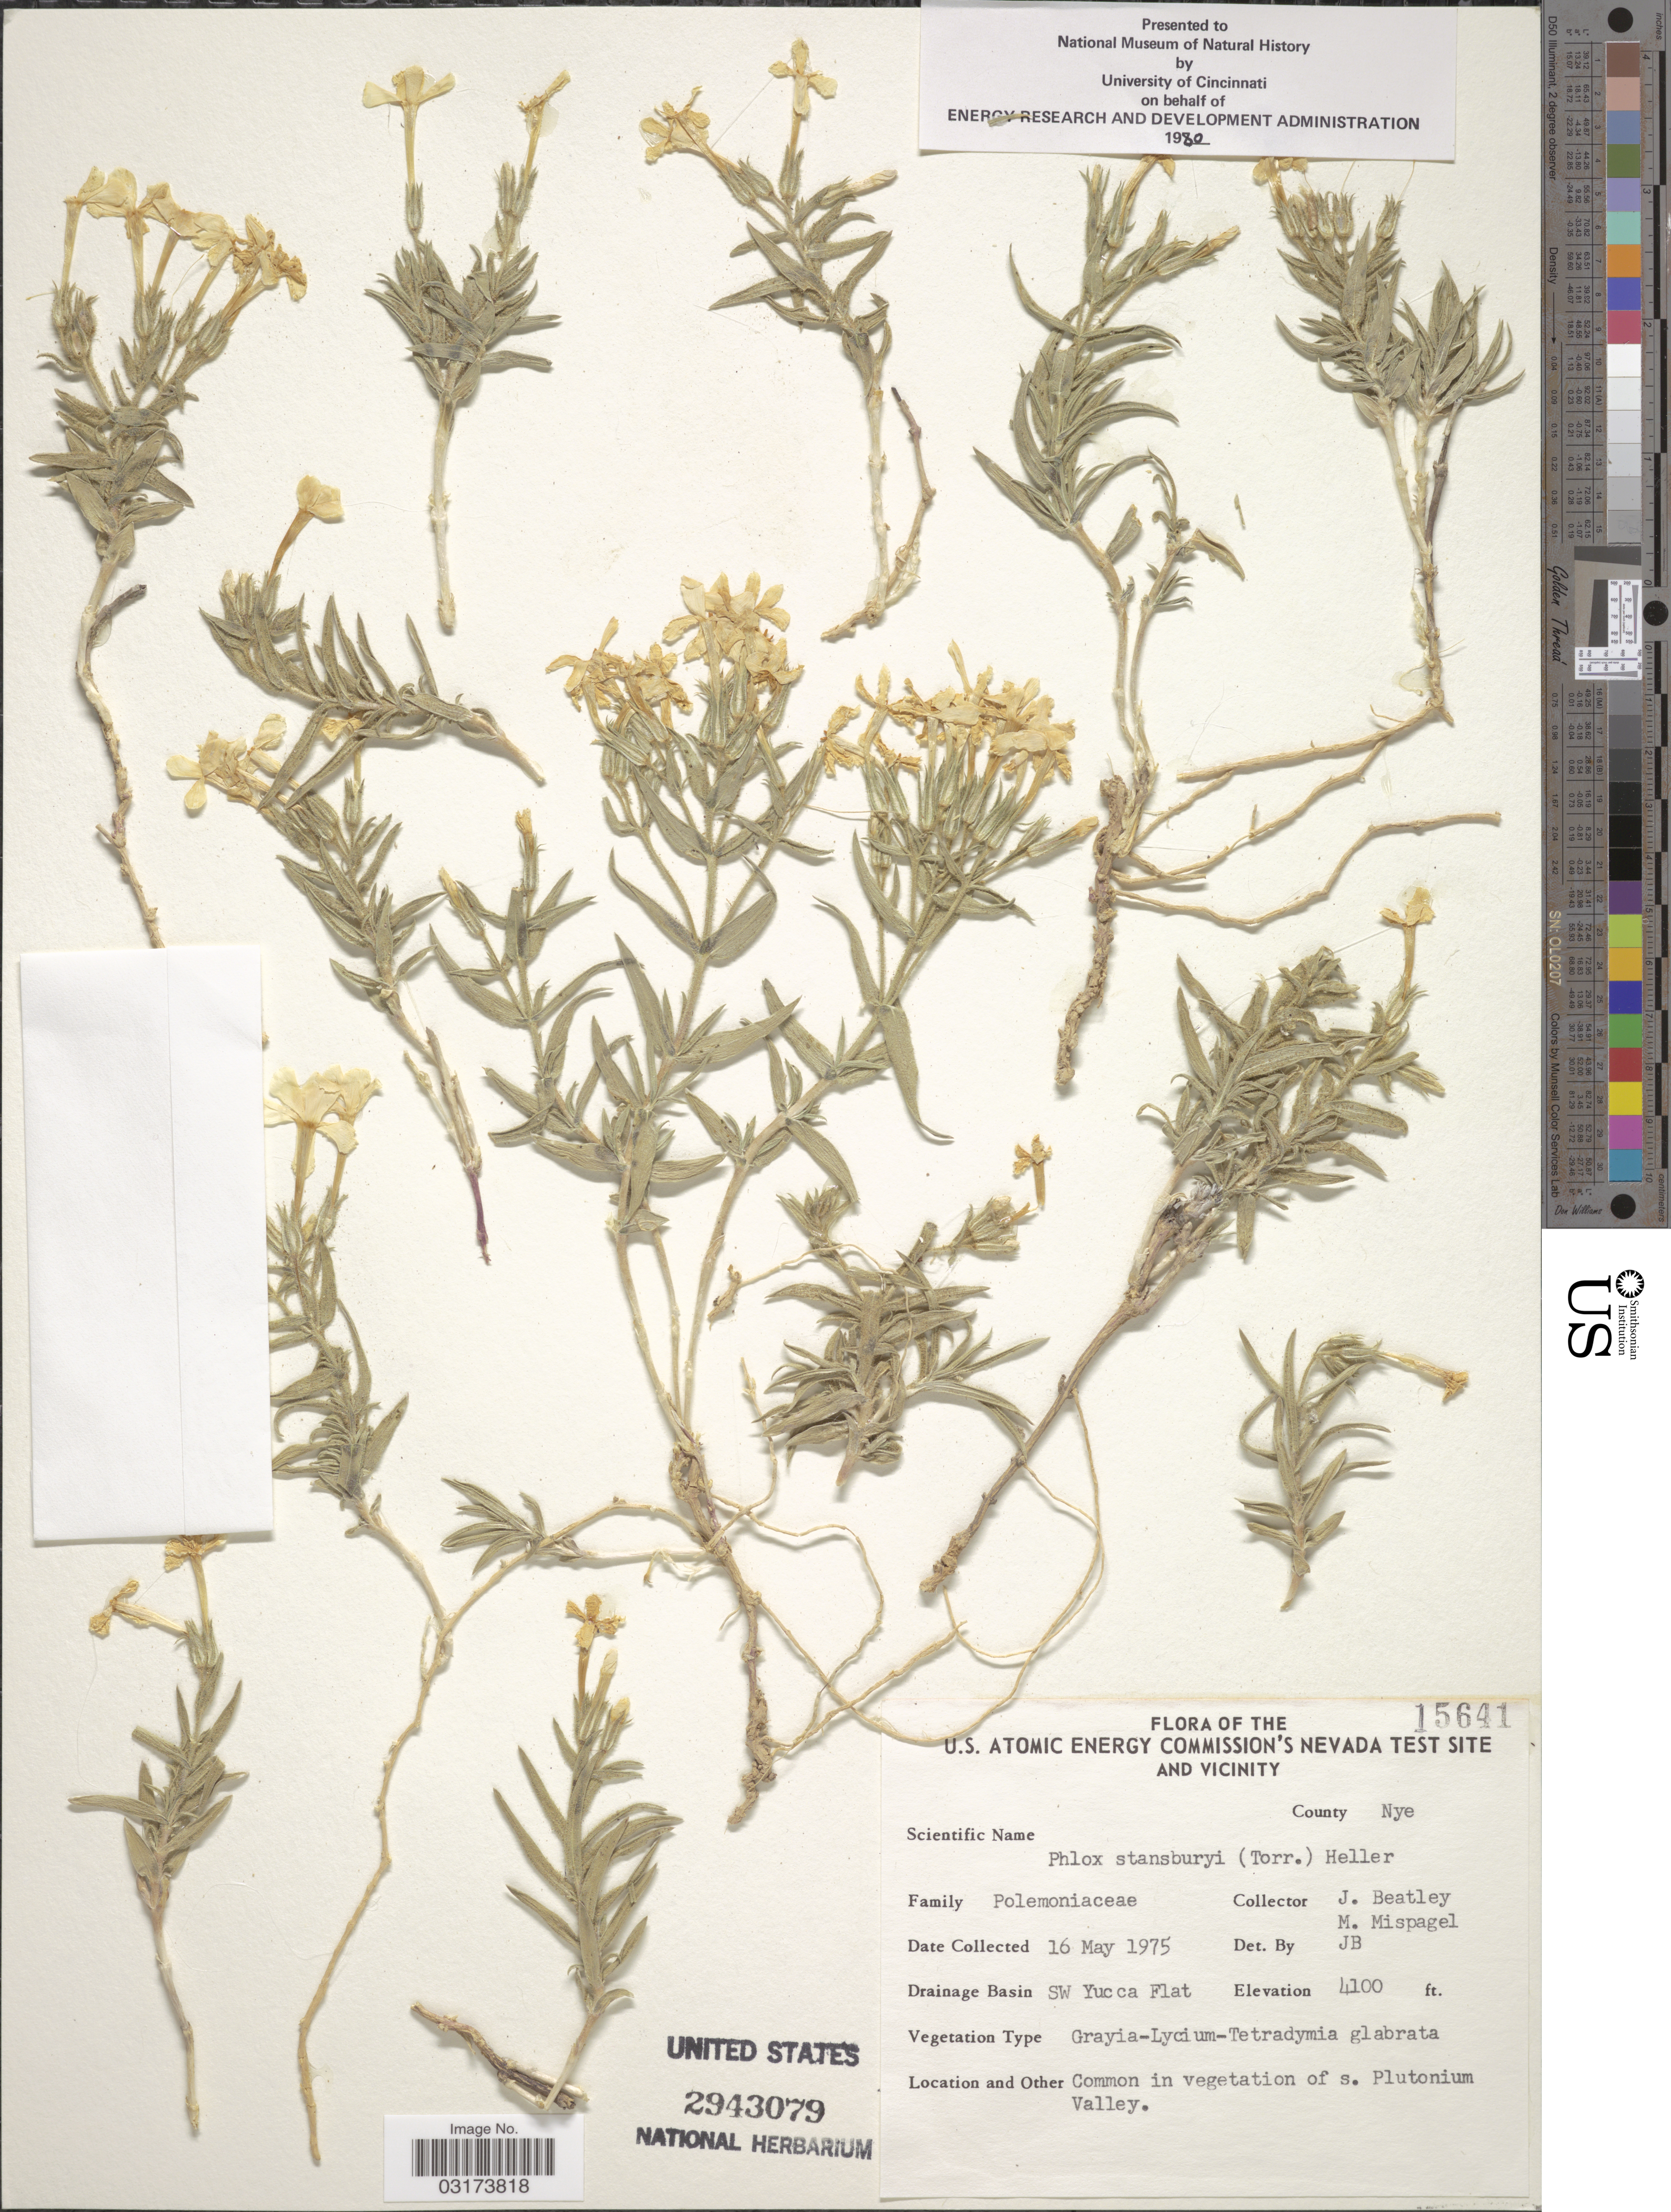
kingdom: Plantae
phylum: Tracheophyta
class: Magnoliopsida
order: Ericales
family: Polemoniaceae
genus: Phlox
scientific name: Phlox stansburyi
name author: (Torr.) A. Heller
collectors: J. C. Beatley & M. Mispagel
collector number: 15641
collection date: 1975-05-16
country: United States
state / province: Nevada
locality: U.S. Atomic Energy Commision's Nevada Test Site and Vicinity. County Nye. Drainage SW Yucca Flat. s. Plutonium Valley.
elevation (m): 1250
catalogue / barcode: US 2943079